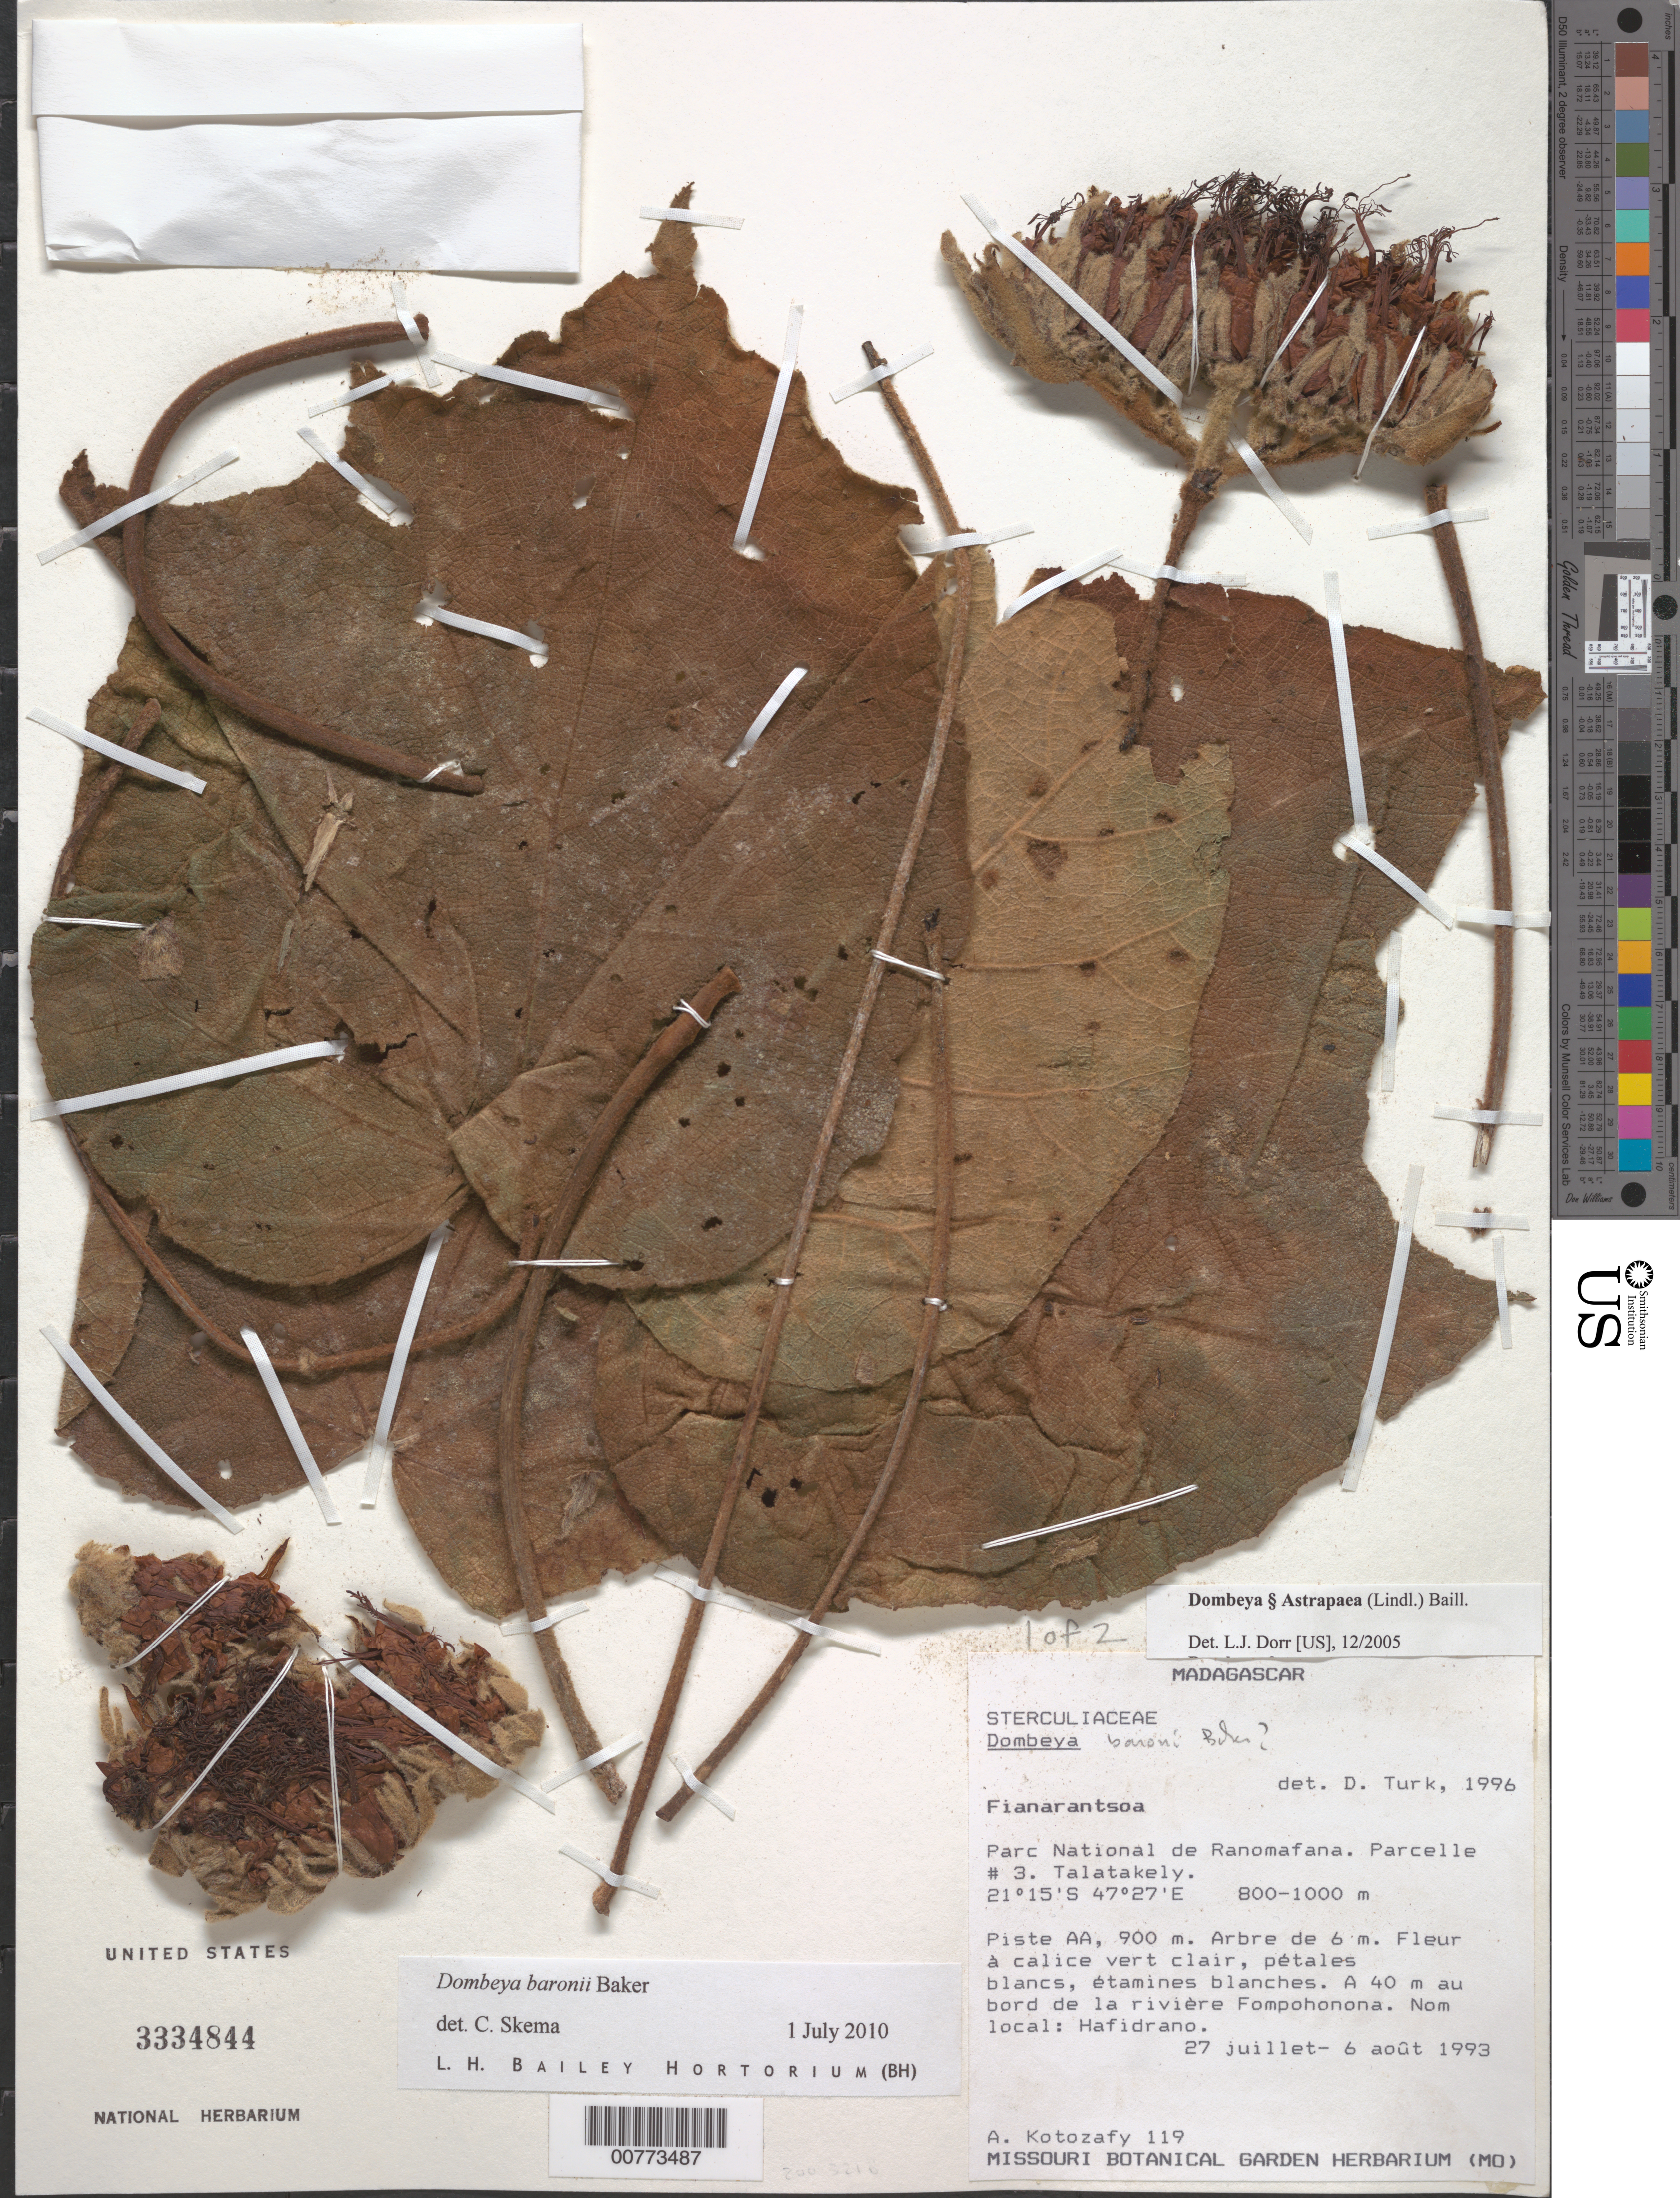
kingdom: Plantae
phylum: Tracheophyta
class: Magnoliopsida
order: Malvales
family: Malvaceae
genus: Dombeya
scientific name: Dombeya baronii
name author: Baker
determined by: Skema, C. K.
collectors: A. Kotozafy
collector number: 119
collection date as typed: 27 Jul 1993 to 06 Aug 1993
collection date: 1993-07-27/1993-08-06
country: Madagascar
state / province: Vatovavy Fitovinany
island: Madagascar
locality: Parc National de Ranomafana. Parcelle #3. Talatakely. A 40 m au bord de la rivière Fompohonona.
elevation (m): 800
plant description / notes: Common name: Hafidrano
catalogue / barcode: US 3334844